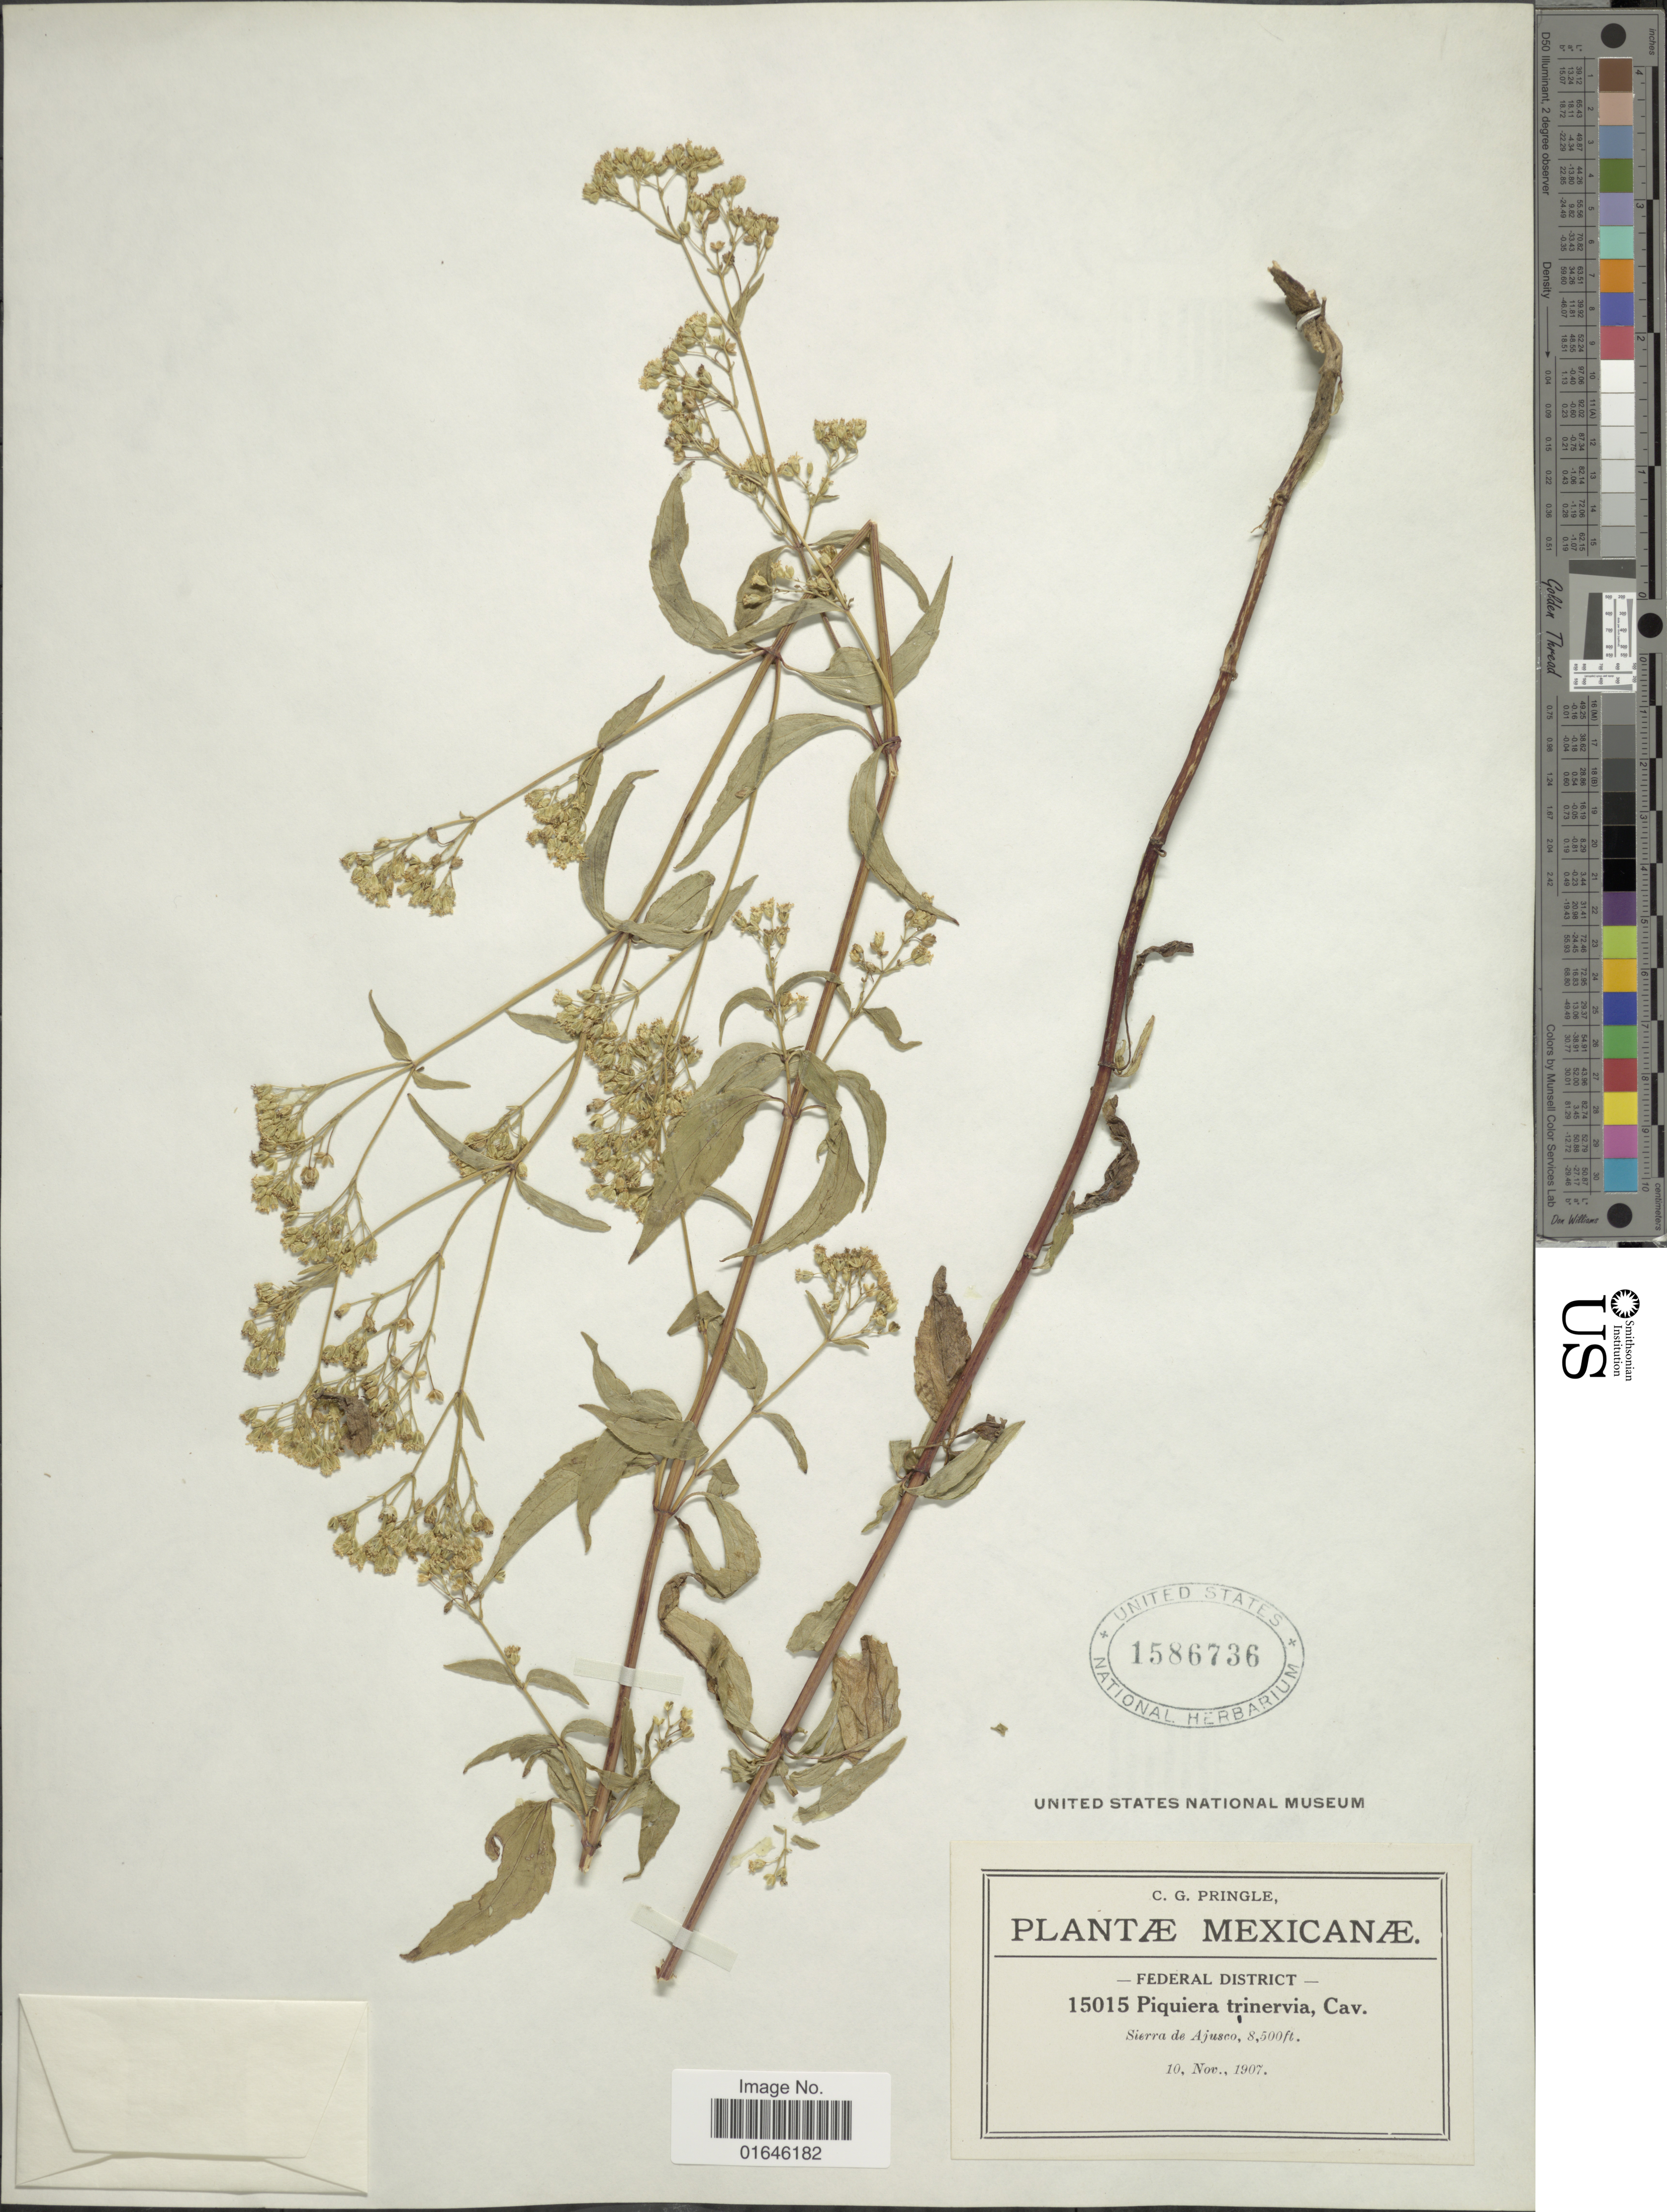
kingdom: Plantae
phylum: Tracheophyta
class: Magnoliopsida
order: Asterales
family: Asteraceae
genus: Piqueria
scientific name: Piqueria trinervia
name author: Cav.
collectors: C. G. Pringle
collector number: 15015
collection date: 1907-11-10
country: Mexico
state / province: Distrito Federal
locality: Federal District, Sierra de Ajusco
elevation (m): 2591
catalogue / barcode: US 1586736